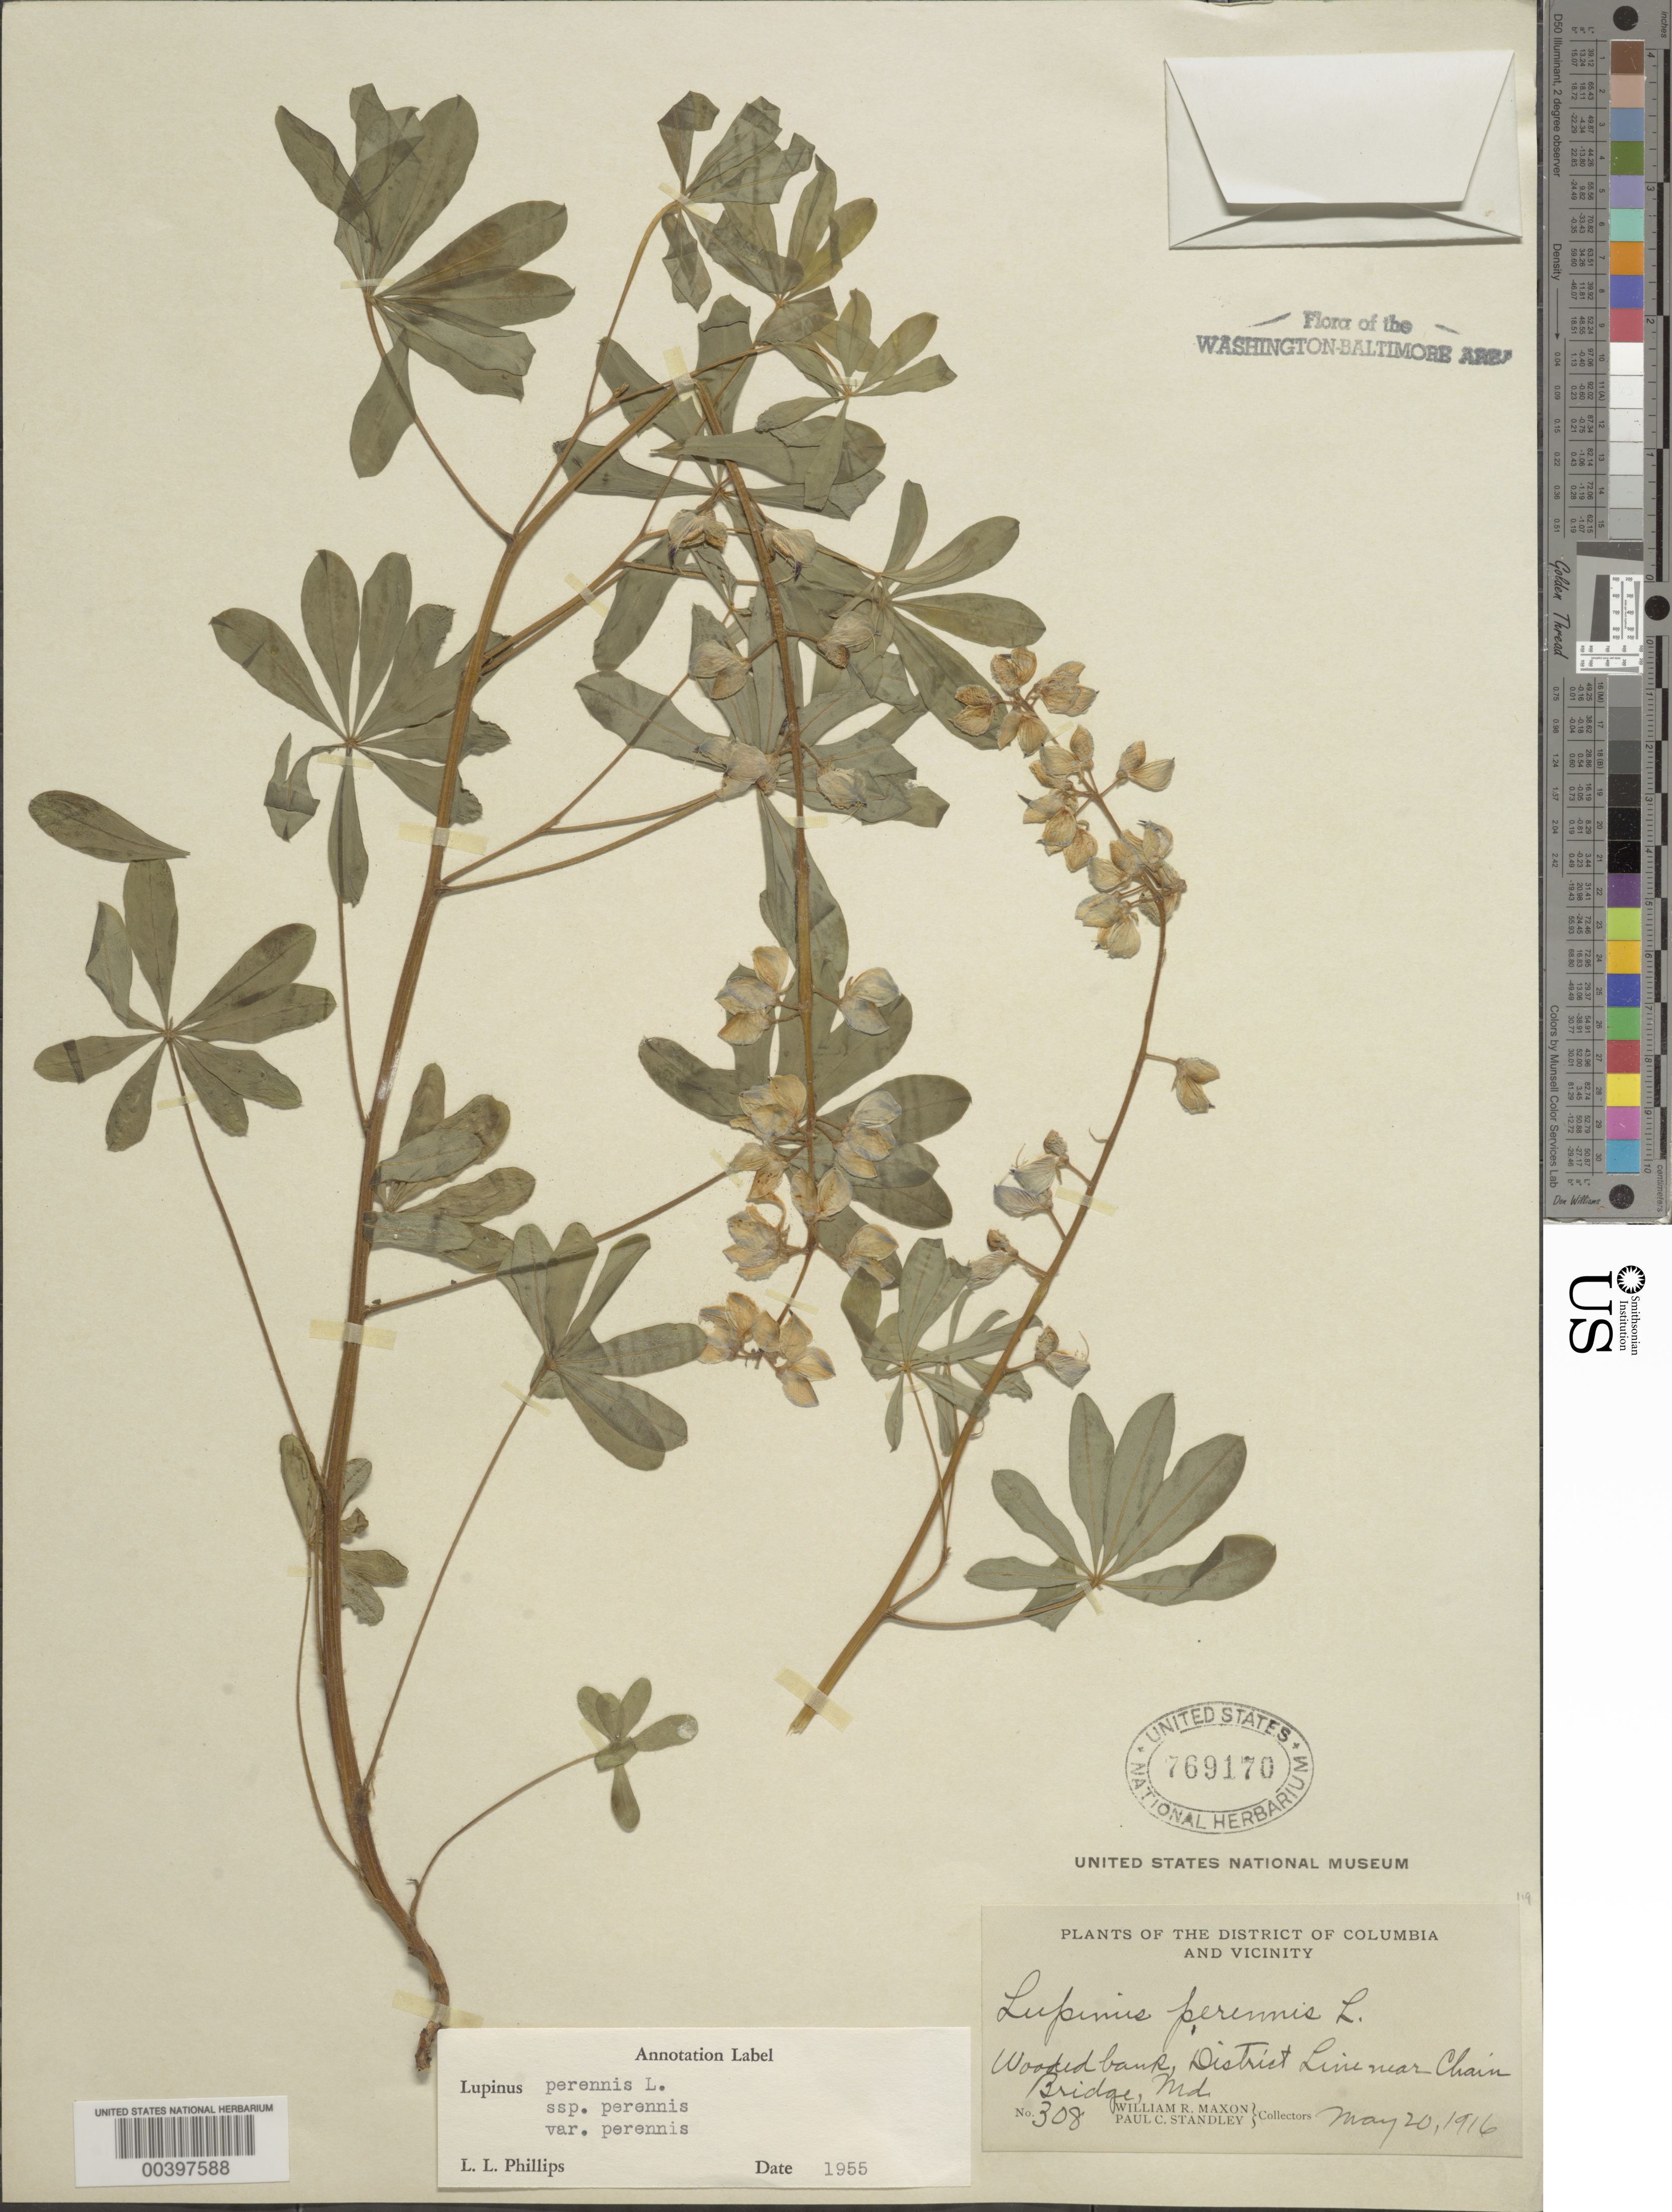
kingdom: Plantae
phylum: Tracheophyta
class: Magnoliopsida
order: Fabales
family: Fabaceae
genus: Lupinus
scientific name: Lupinus perennis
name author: L.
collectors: W. R. Maxon & P. C. Standley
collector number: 308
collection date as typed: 20 May 1916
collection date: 1916-05-20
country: United States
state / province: District of Columbia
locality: District Line near Chain Bridge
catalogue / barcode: US 769170